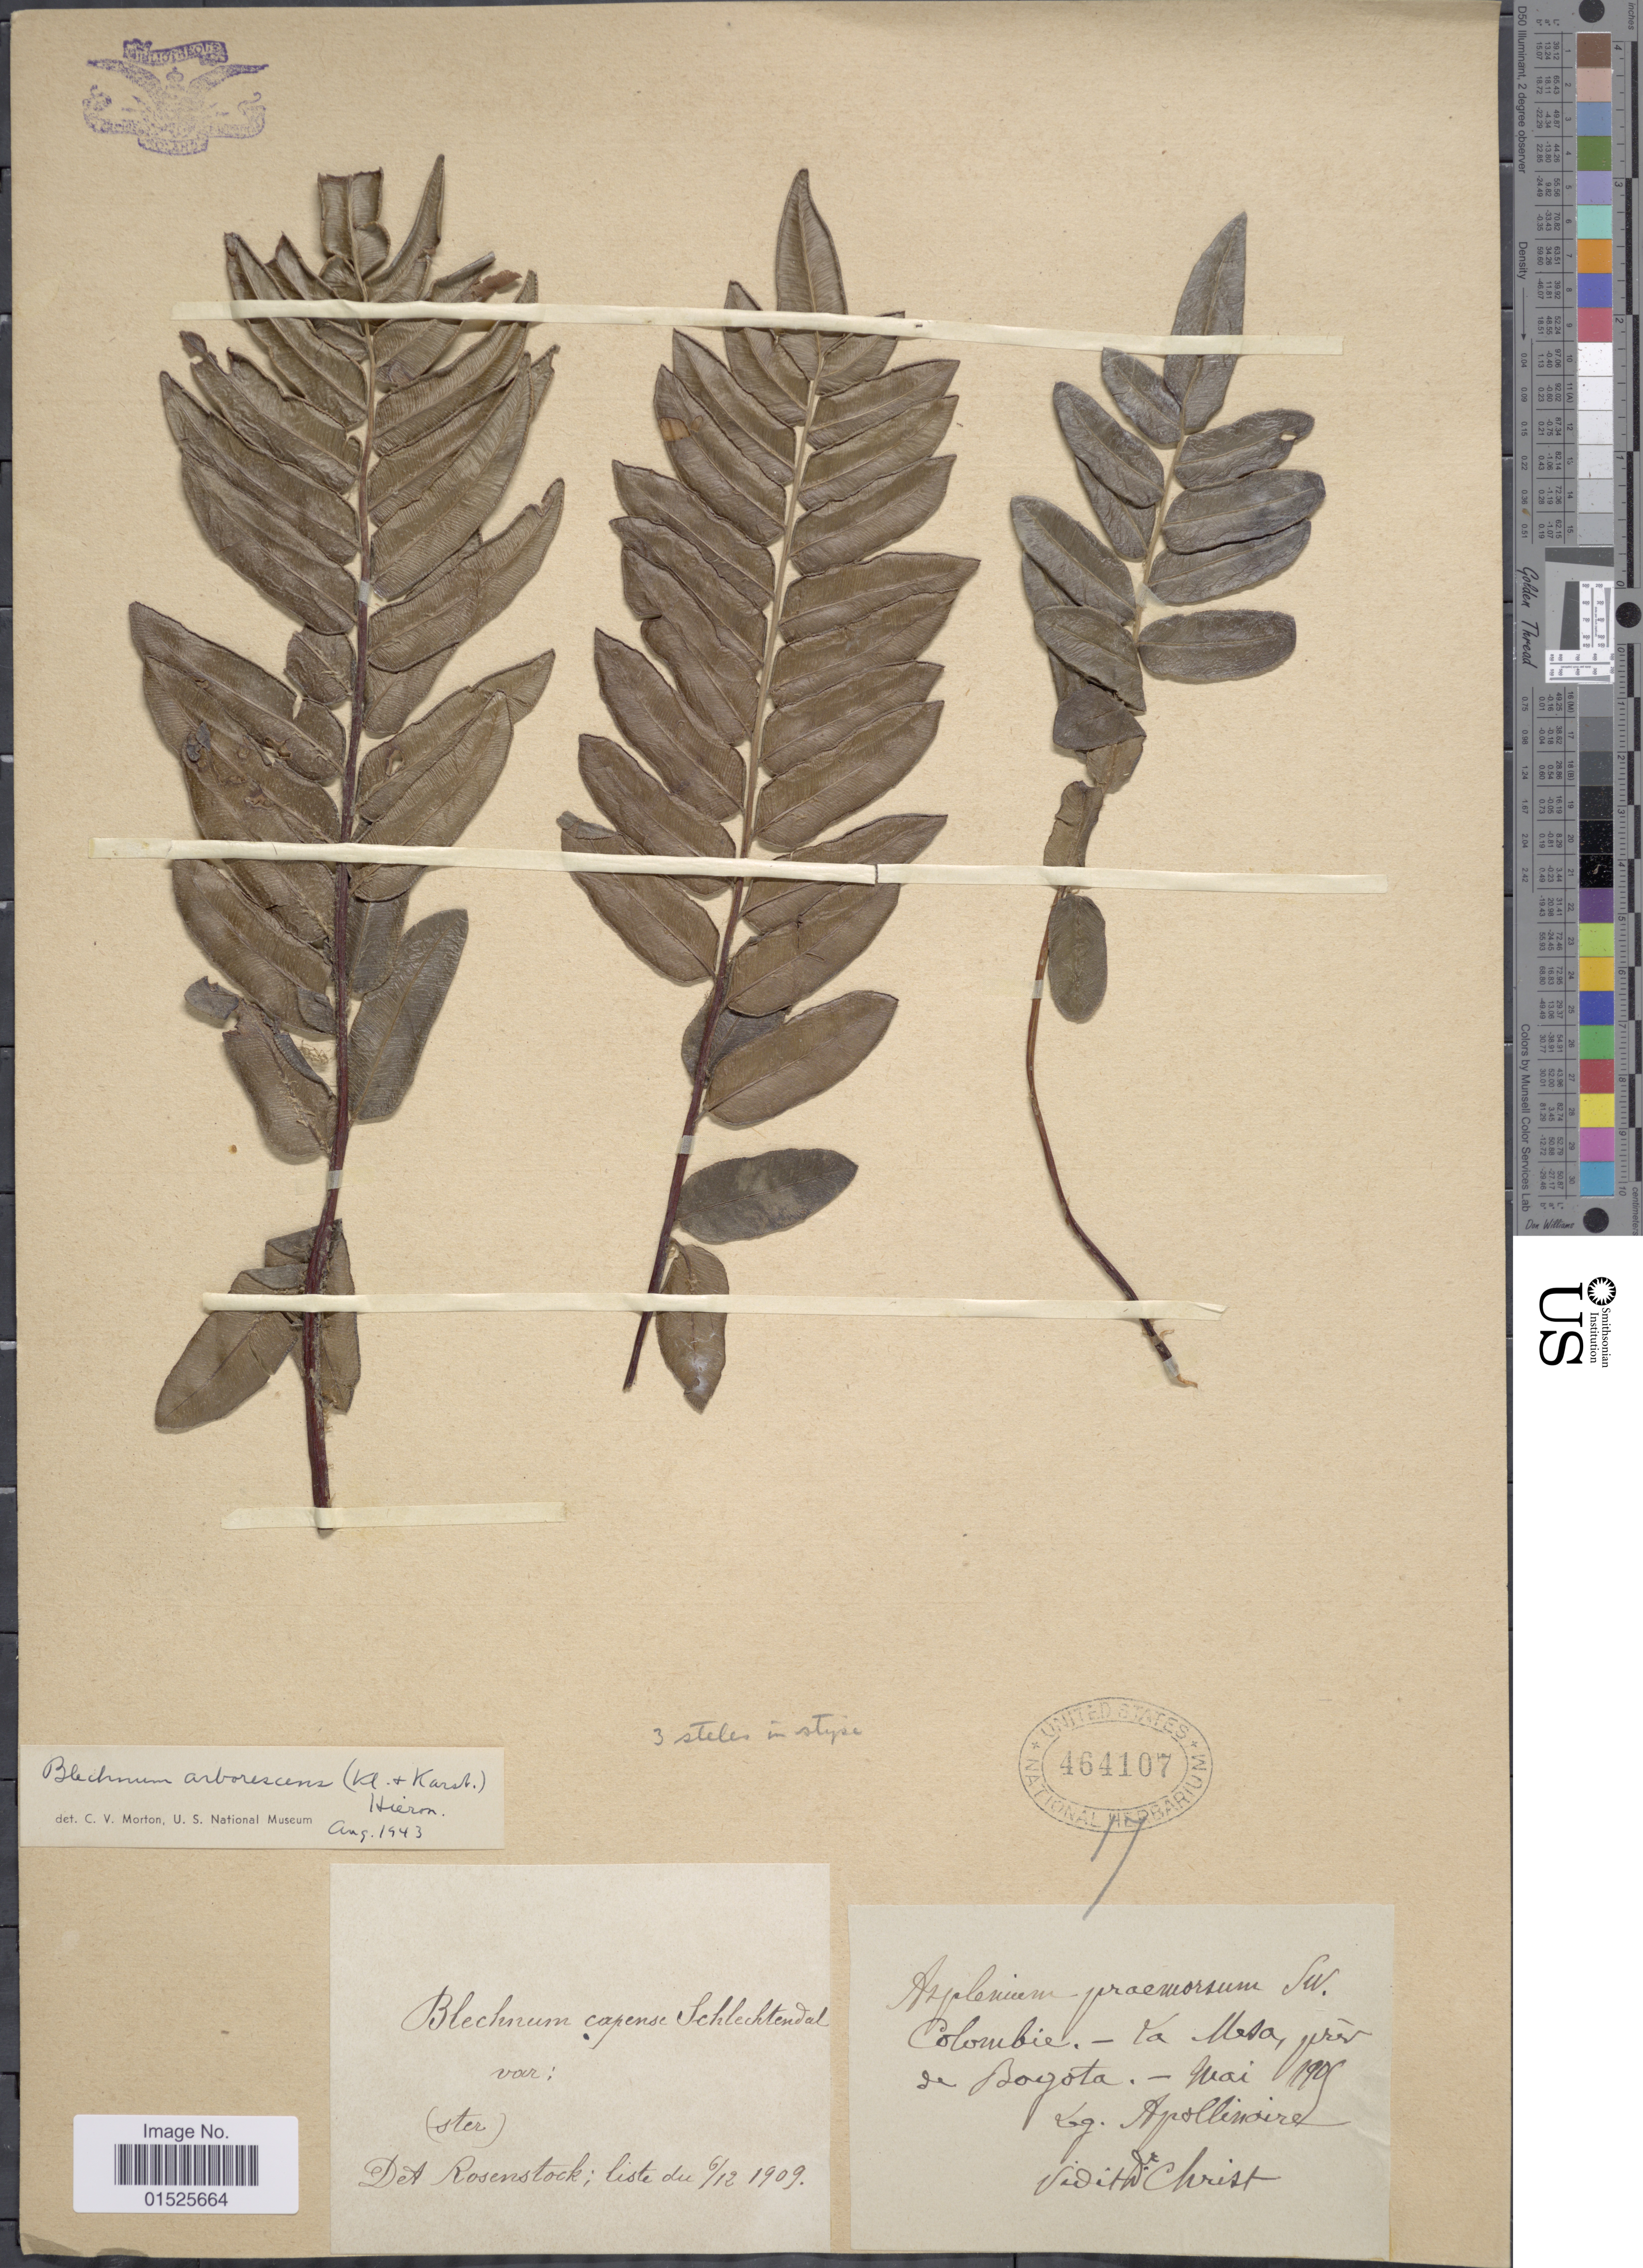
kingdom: Plantae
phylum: Tracheophyta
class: Polypodiopsida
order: Polypodiales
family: Blechnaceae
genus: Blechnum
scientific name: Blechnum cordatum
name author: (Desv.) Hieron.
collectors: Apollinaire, --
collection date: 1905-05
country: Colombia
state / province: Bogota D.C.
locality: La Mesa, prov. de Bogota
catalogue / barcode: US 464107